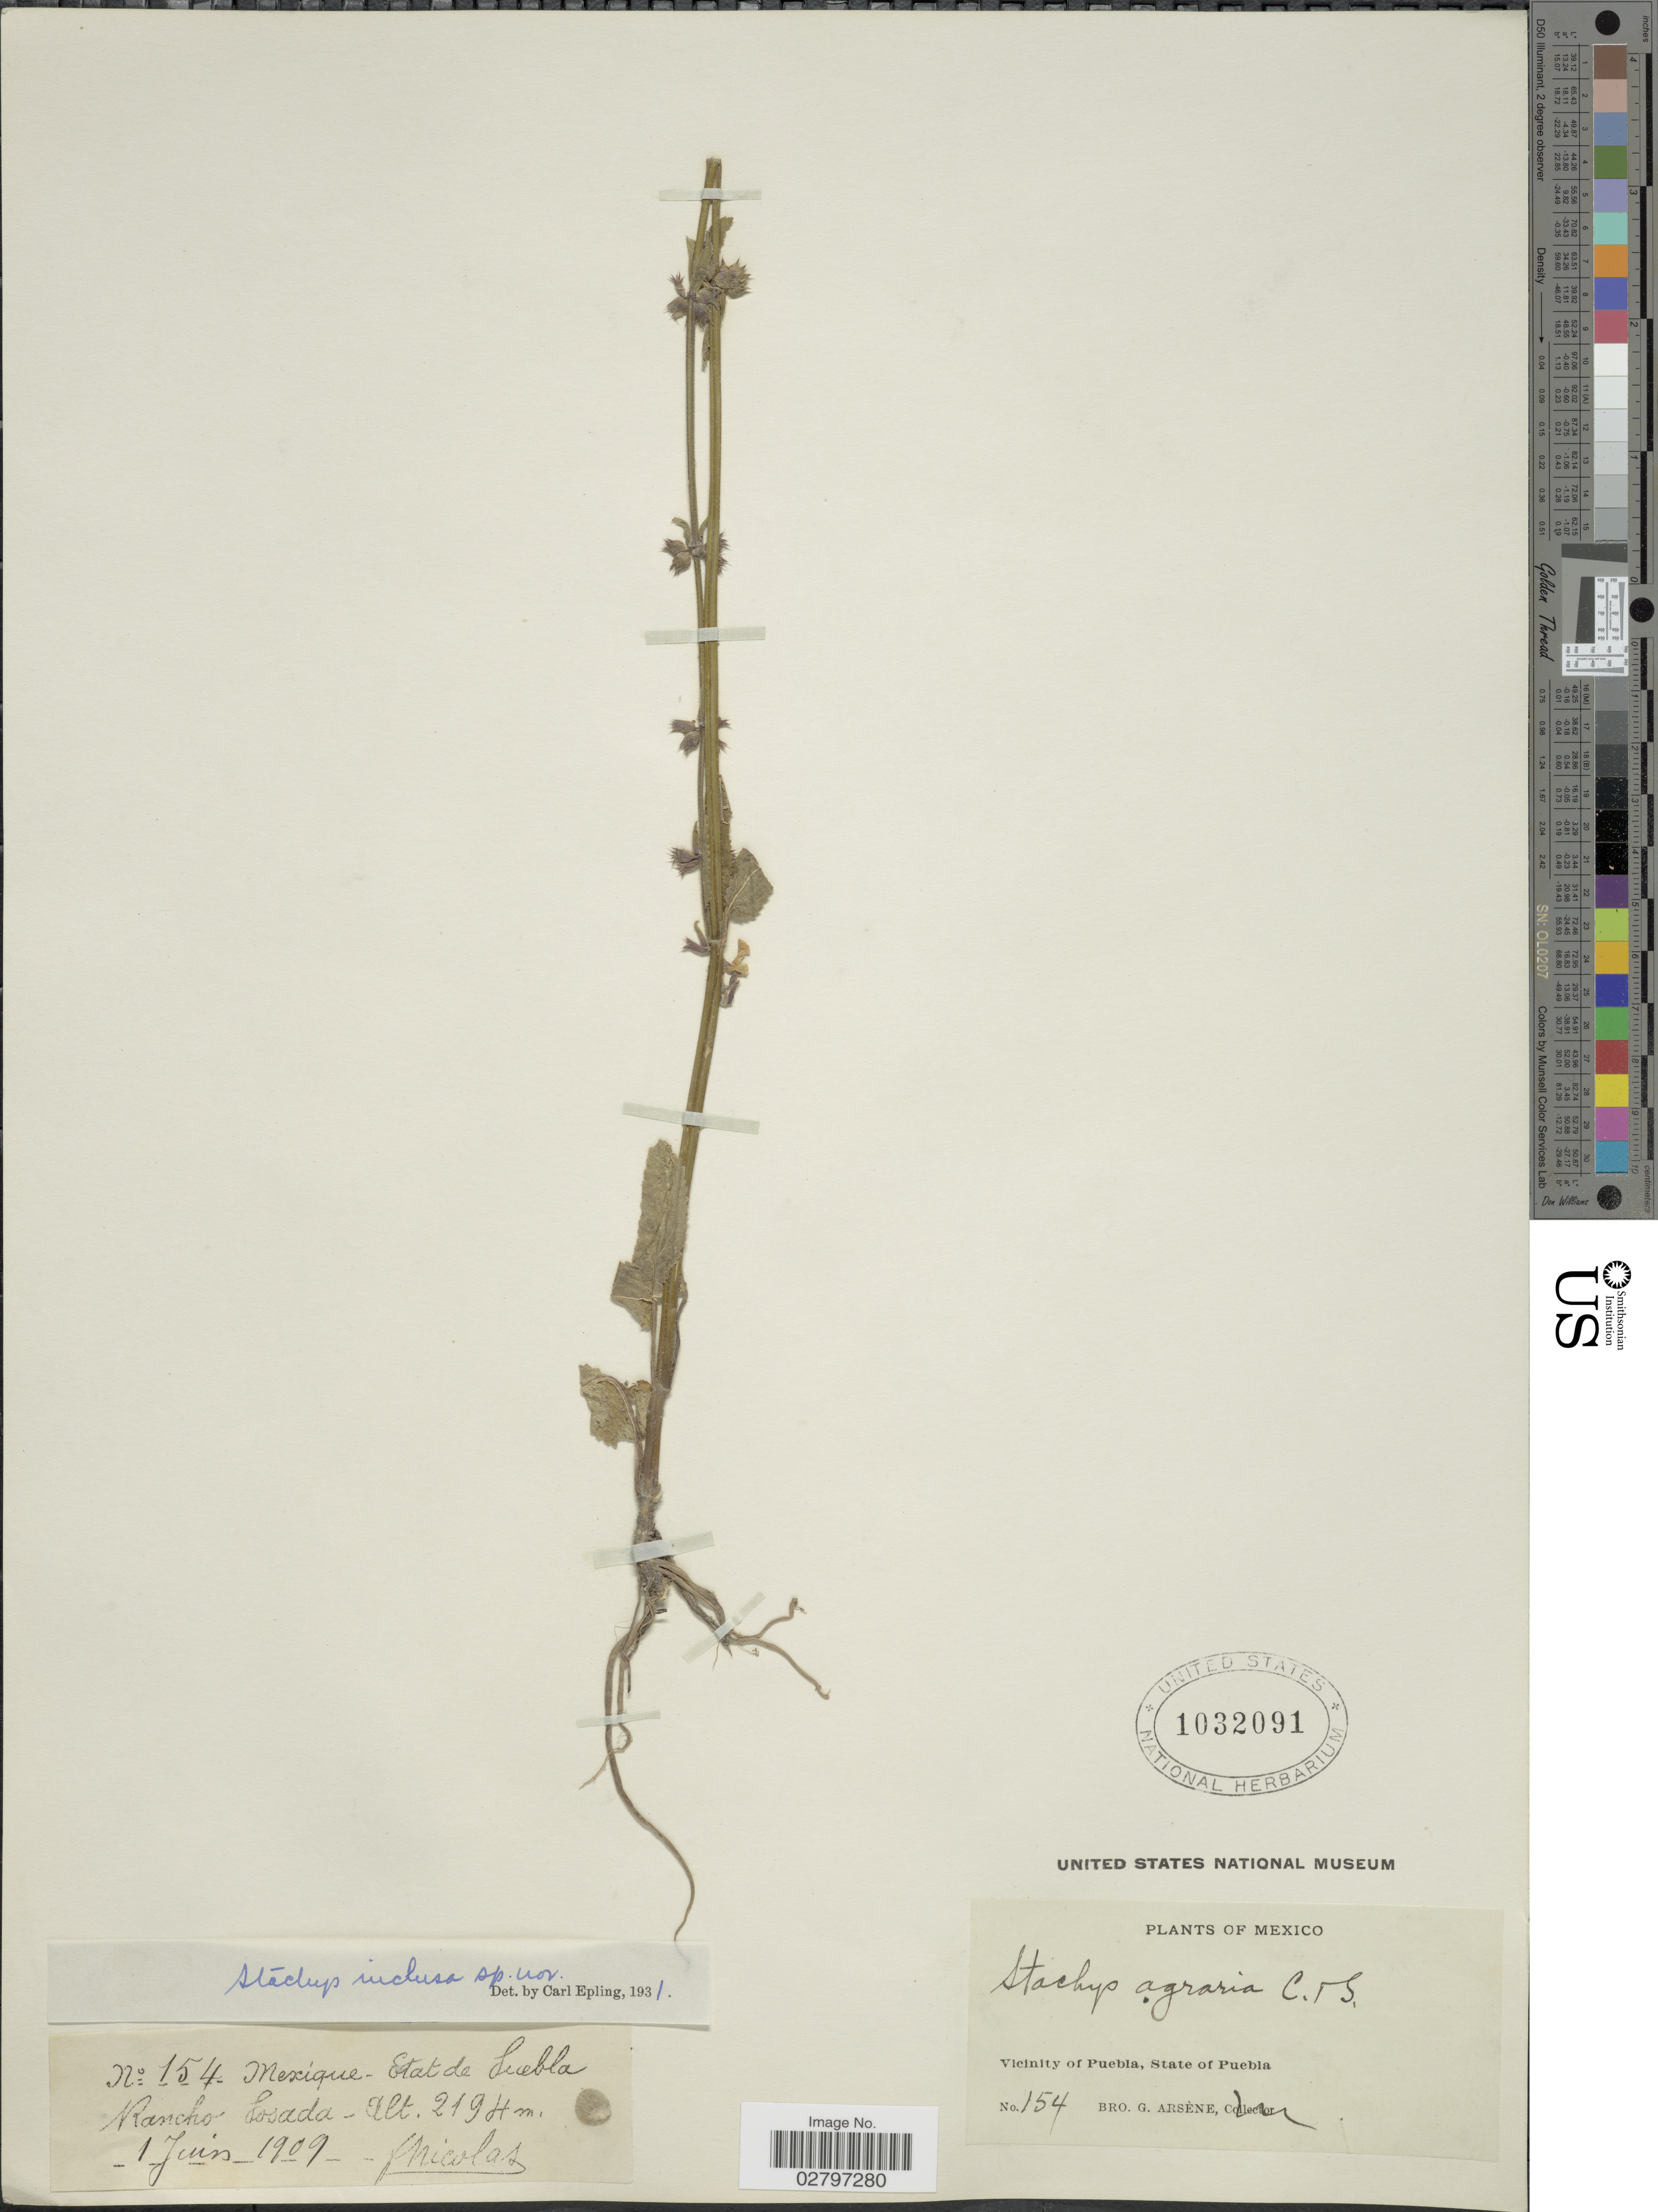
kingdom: Plantae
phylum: Tracheophyta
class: Magnoliopsida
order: Lamiales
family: Lamiaceae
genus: Stachys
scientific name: Stachys inclusa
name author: Epling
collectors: Bro. G. Arsène & F. Nicolas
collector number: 154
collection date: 1909-06-01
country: Mexico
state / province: Puebla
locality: Vicinity of Puebla, Rancho Posada.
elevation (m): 2194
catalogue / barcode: US 1032091